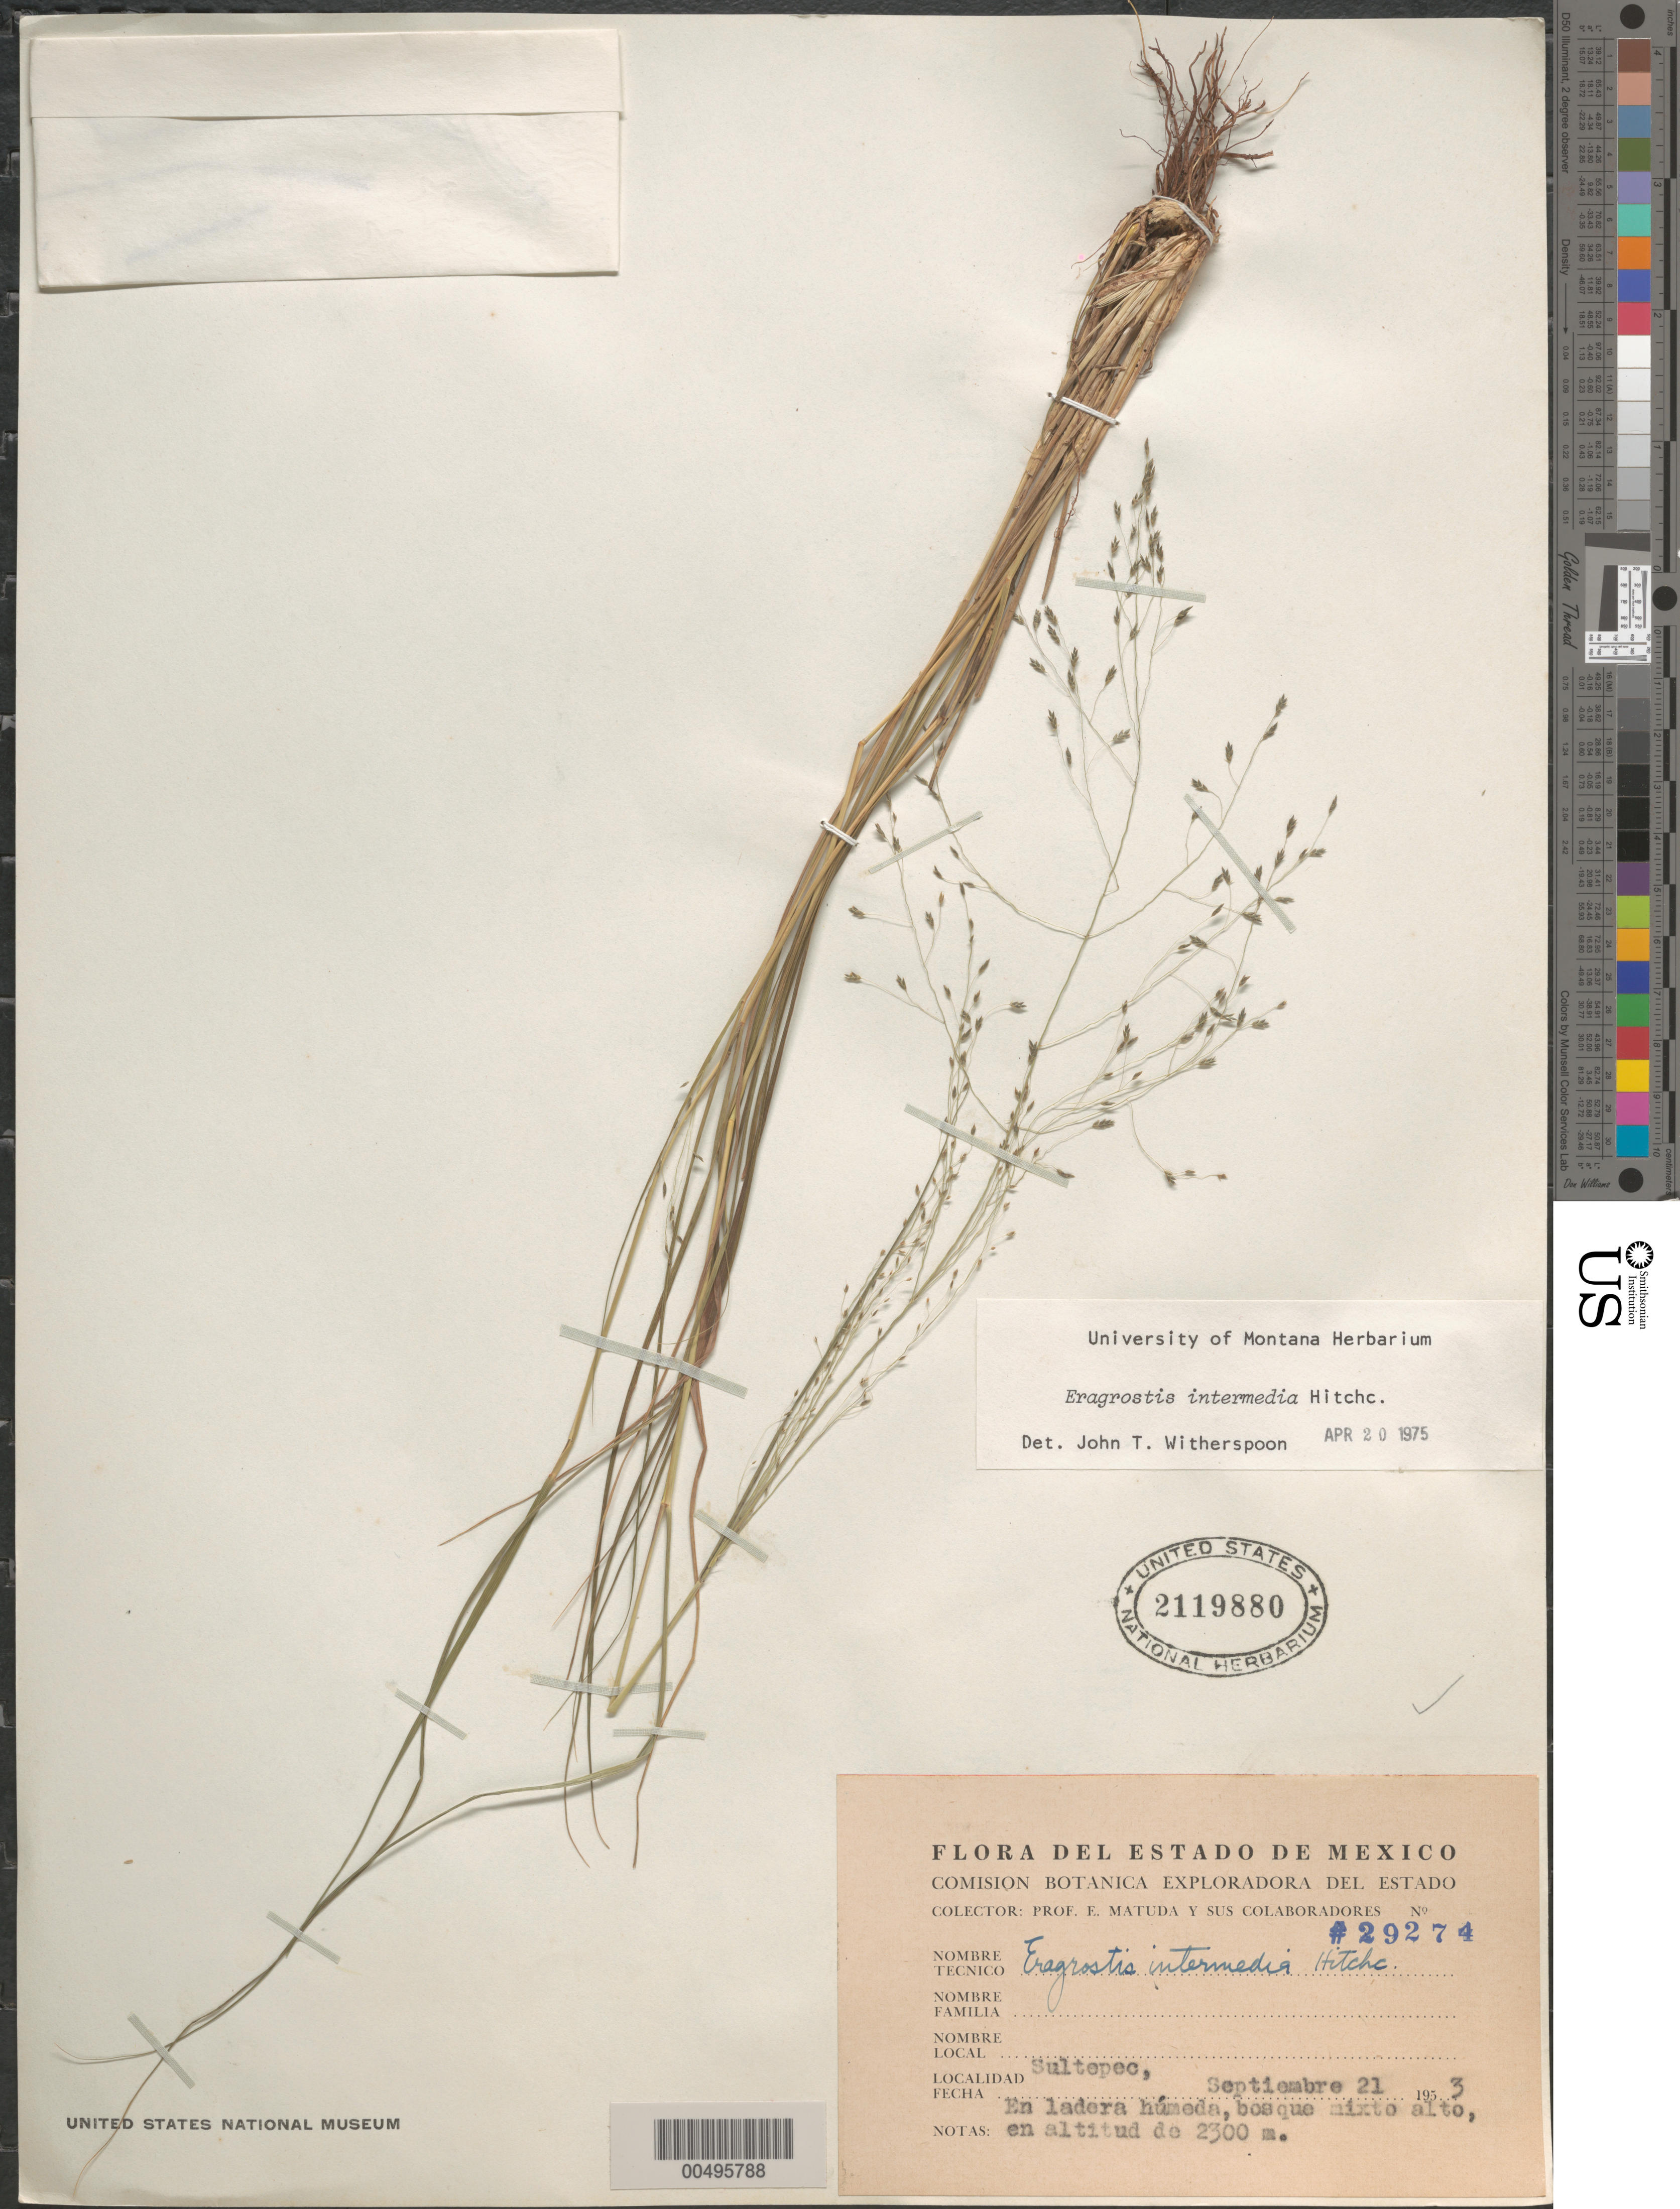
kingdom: Plantae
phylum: Tracheophyta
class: Liliopsida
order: Poales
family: Poaceae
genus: Eragrostis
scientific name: Eragrostis intermedia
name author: Hitchc.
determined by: Witherspoon, John T.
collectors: E. Matuda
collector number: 29274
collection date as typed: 21 Sep 1953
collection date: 1953-09-21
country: Mexico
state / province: México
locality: Sultepec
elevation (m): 2300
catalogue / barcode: US 2119880